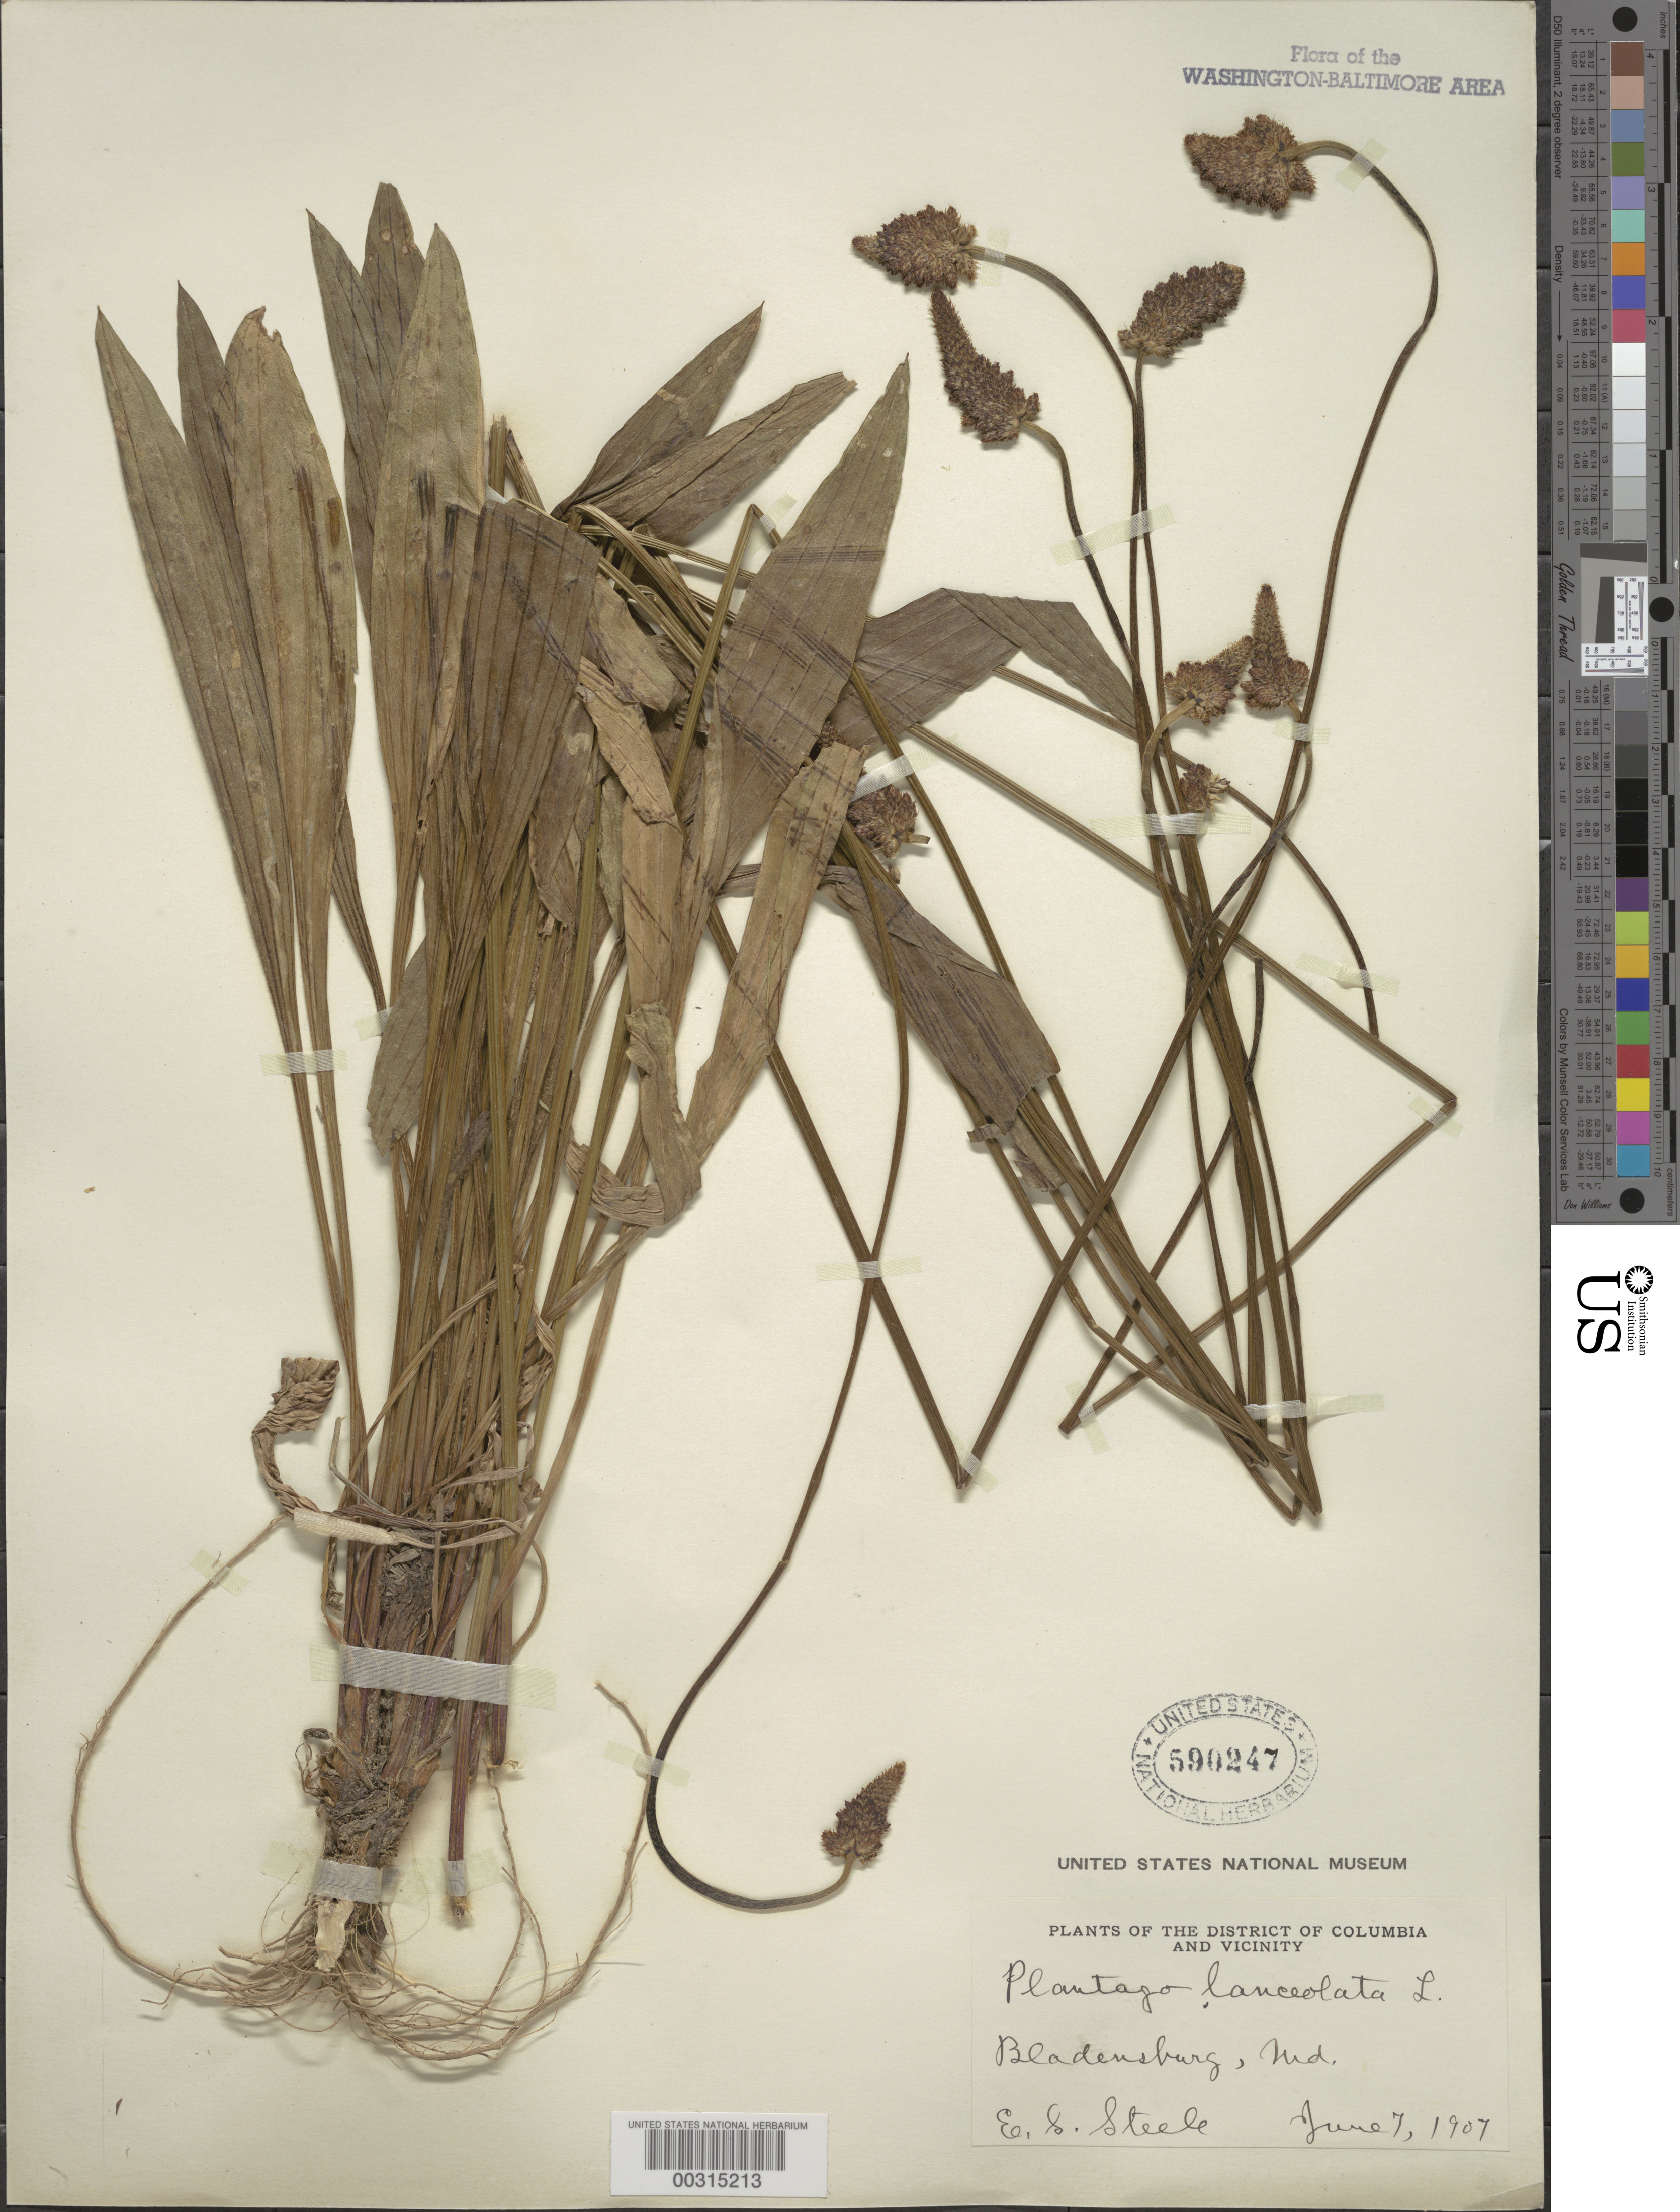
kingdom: Plantae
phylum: Tracheophyta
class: Magnoliopsida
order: Lamiales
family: Plantaginaceae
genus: Plantago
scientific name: Plantago lanceolata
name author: L.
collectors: E. Steele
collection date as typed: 07 Jun 1907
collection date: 1907-06-07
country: United States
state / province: Maryland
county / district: Prince George's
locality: Bladensburg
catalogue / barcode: US 590247